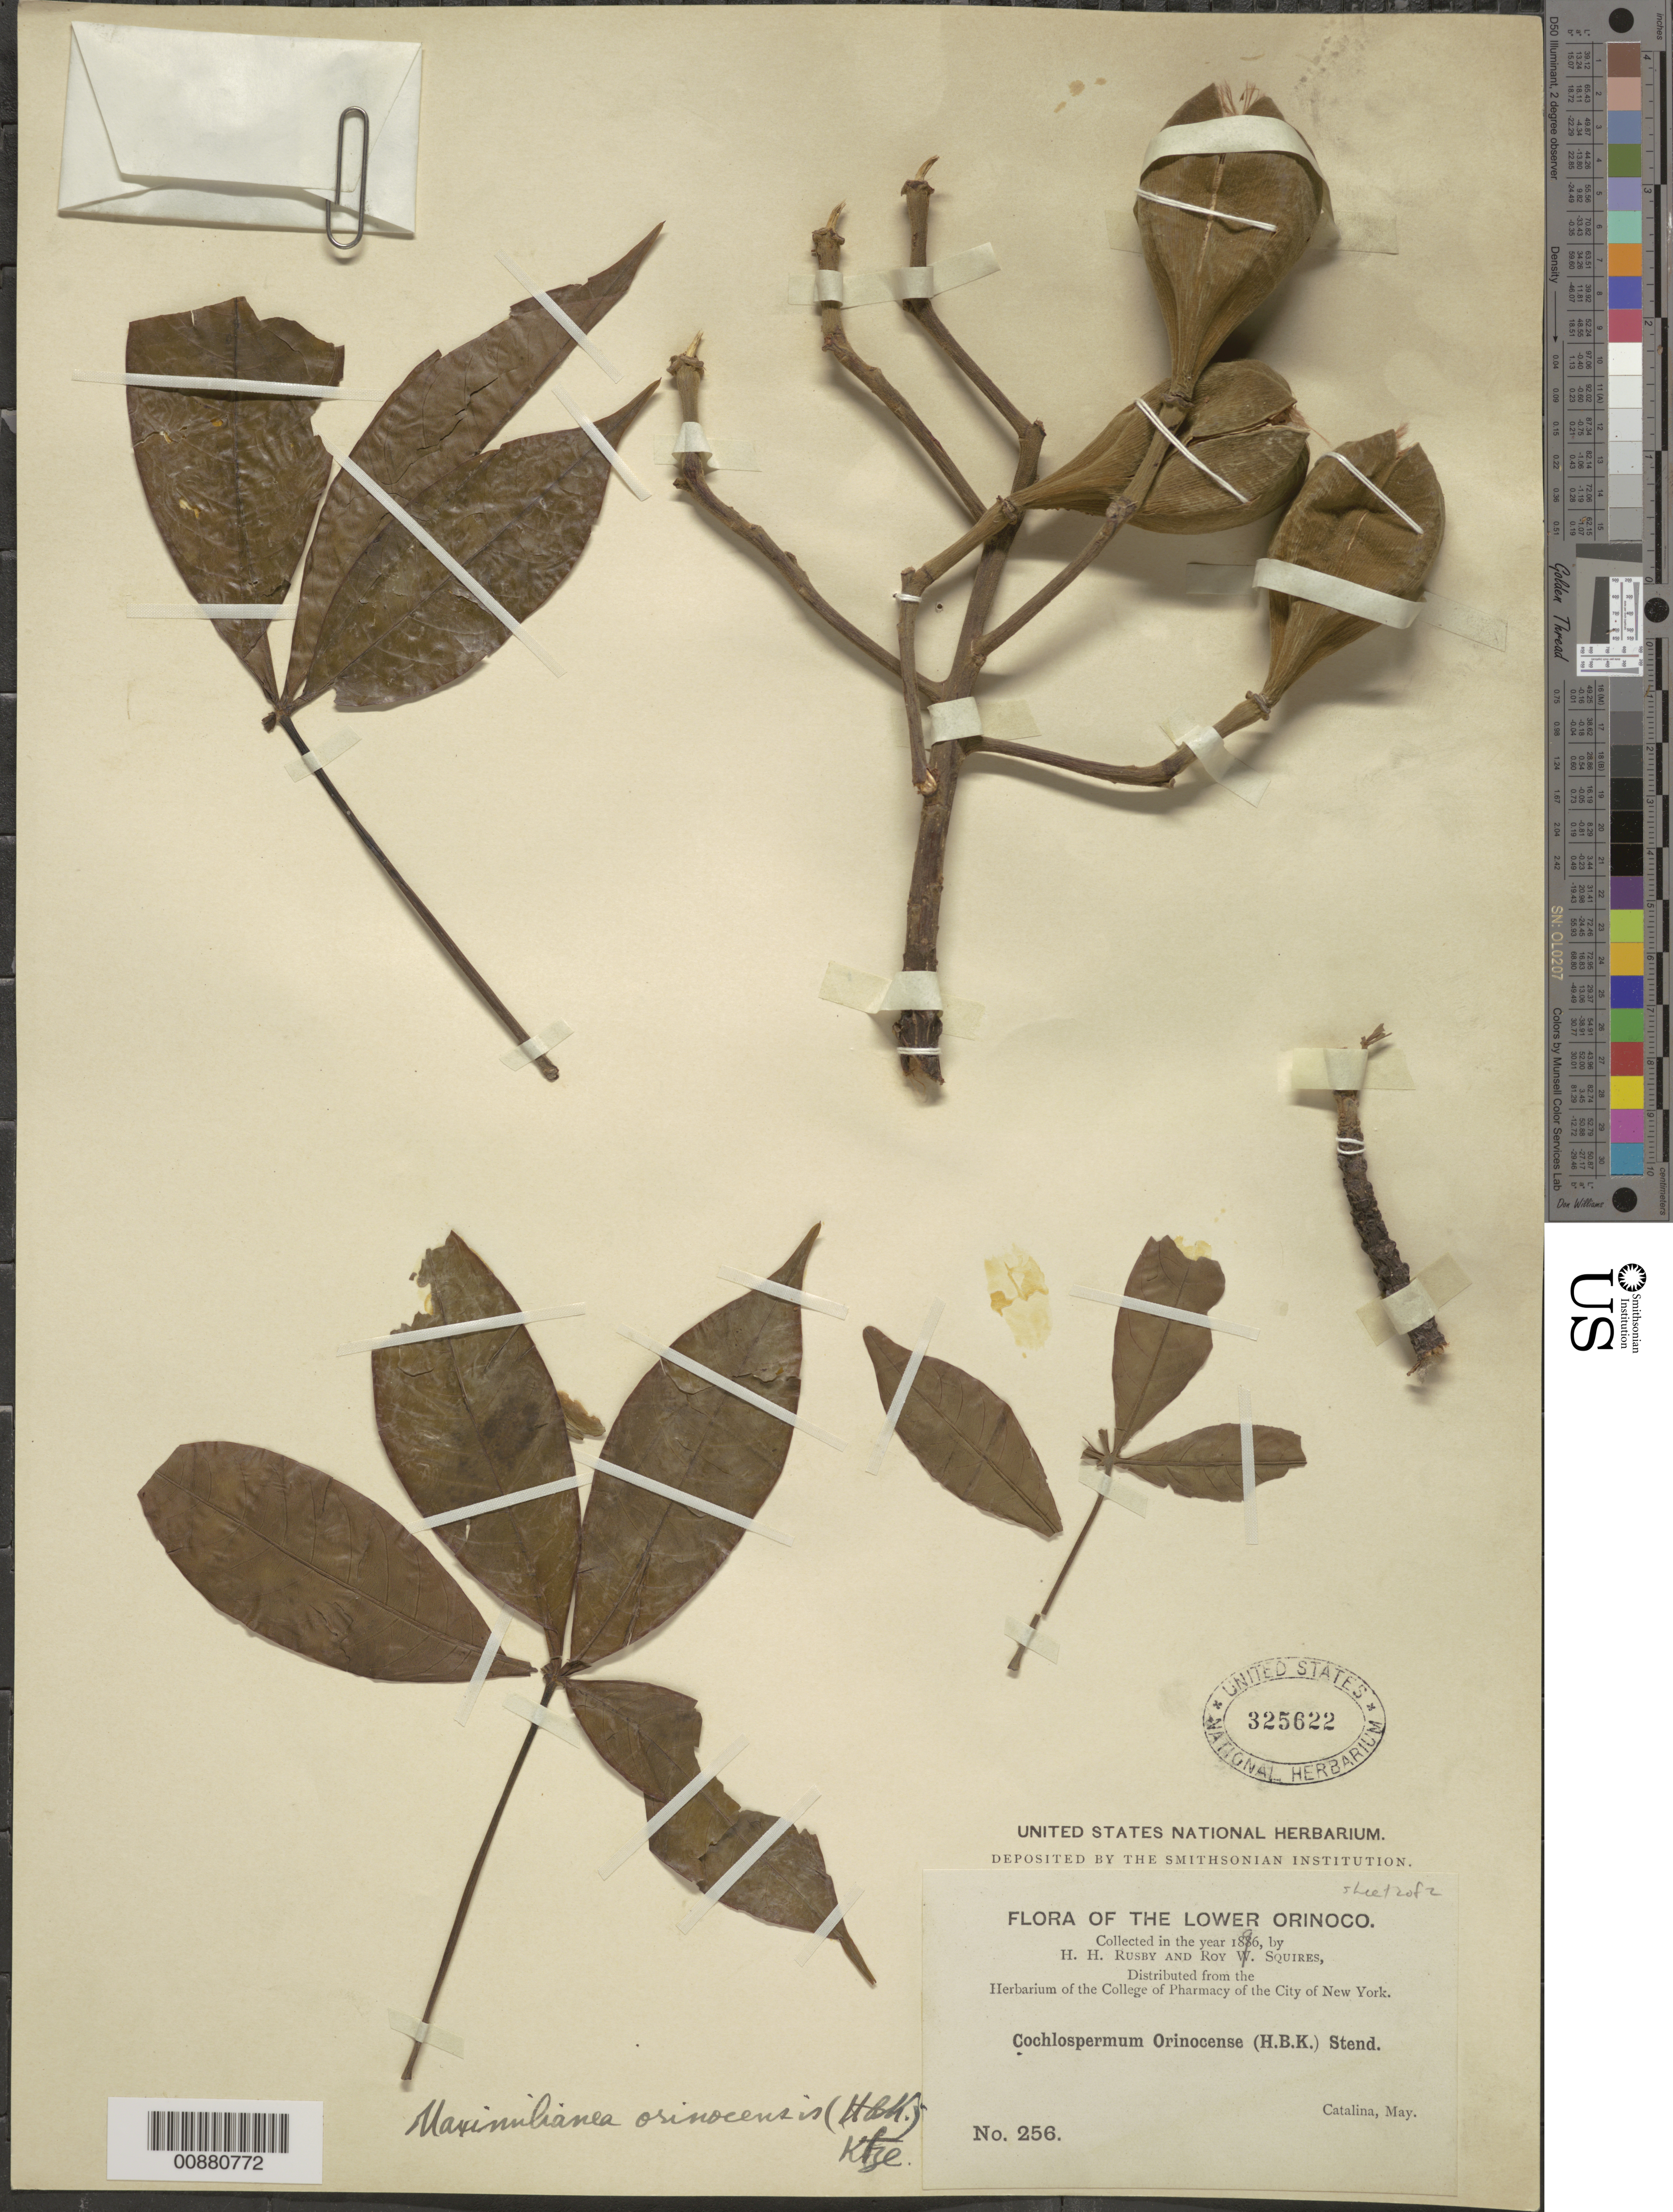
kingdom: Plantae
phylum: Tracheophyta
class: Magnoliopsida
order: Malvales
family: Cochlospermaceae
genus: Cochlospermum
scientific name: Cochlospermum orinocense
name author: (Kunth) Steud.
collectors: H. H. Rusby & R. Squires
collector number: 256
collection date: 1896-05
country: Venezuela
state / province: Delta Amacuro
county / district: Tucupita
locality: Lower Orinoco, Santa Catalina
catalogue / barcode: US 325622